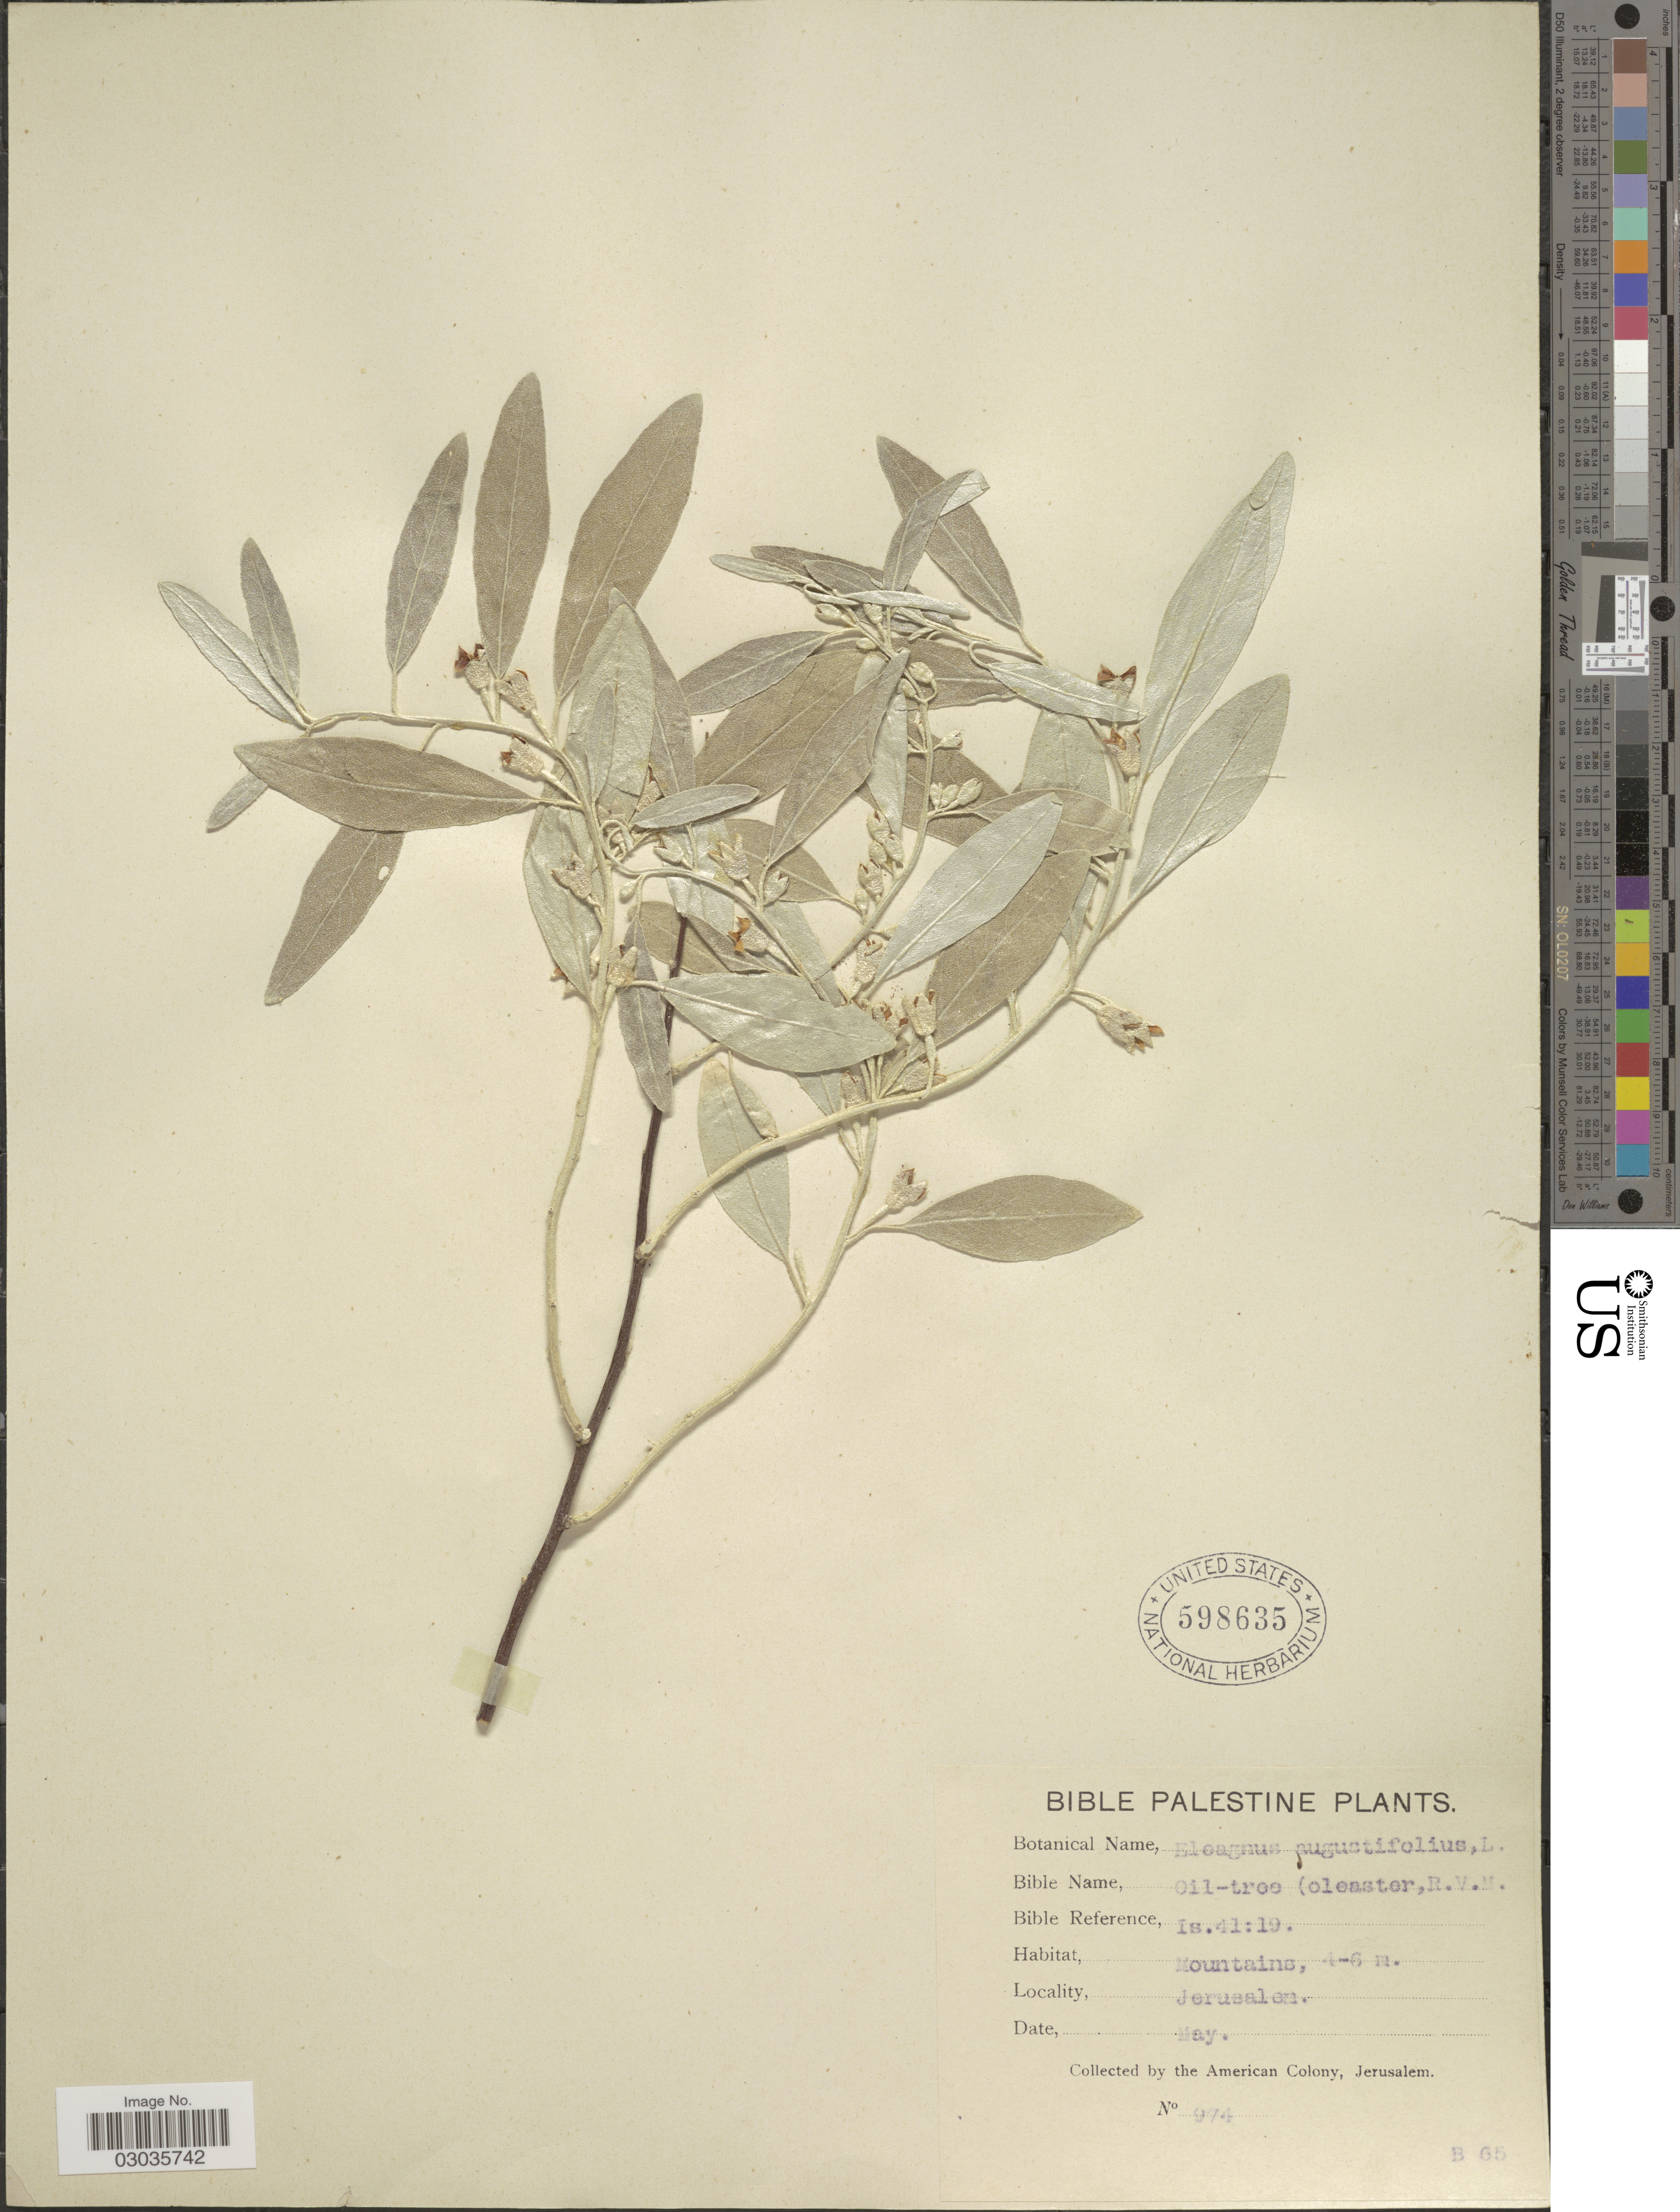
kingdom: Plantae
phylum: Tracheophyta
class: Magnoliopsida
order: Rosales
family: Elaeagnaceae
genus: Elaeagnus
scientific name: Elaeagnus angustifolia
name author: L.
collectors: American Colony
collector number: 974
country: Israel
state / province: Jerusalem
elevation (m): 4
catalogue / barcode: US 598635